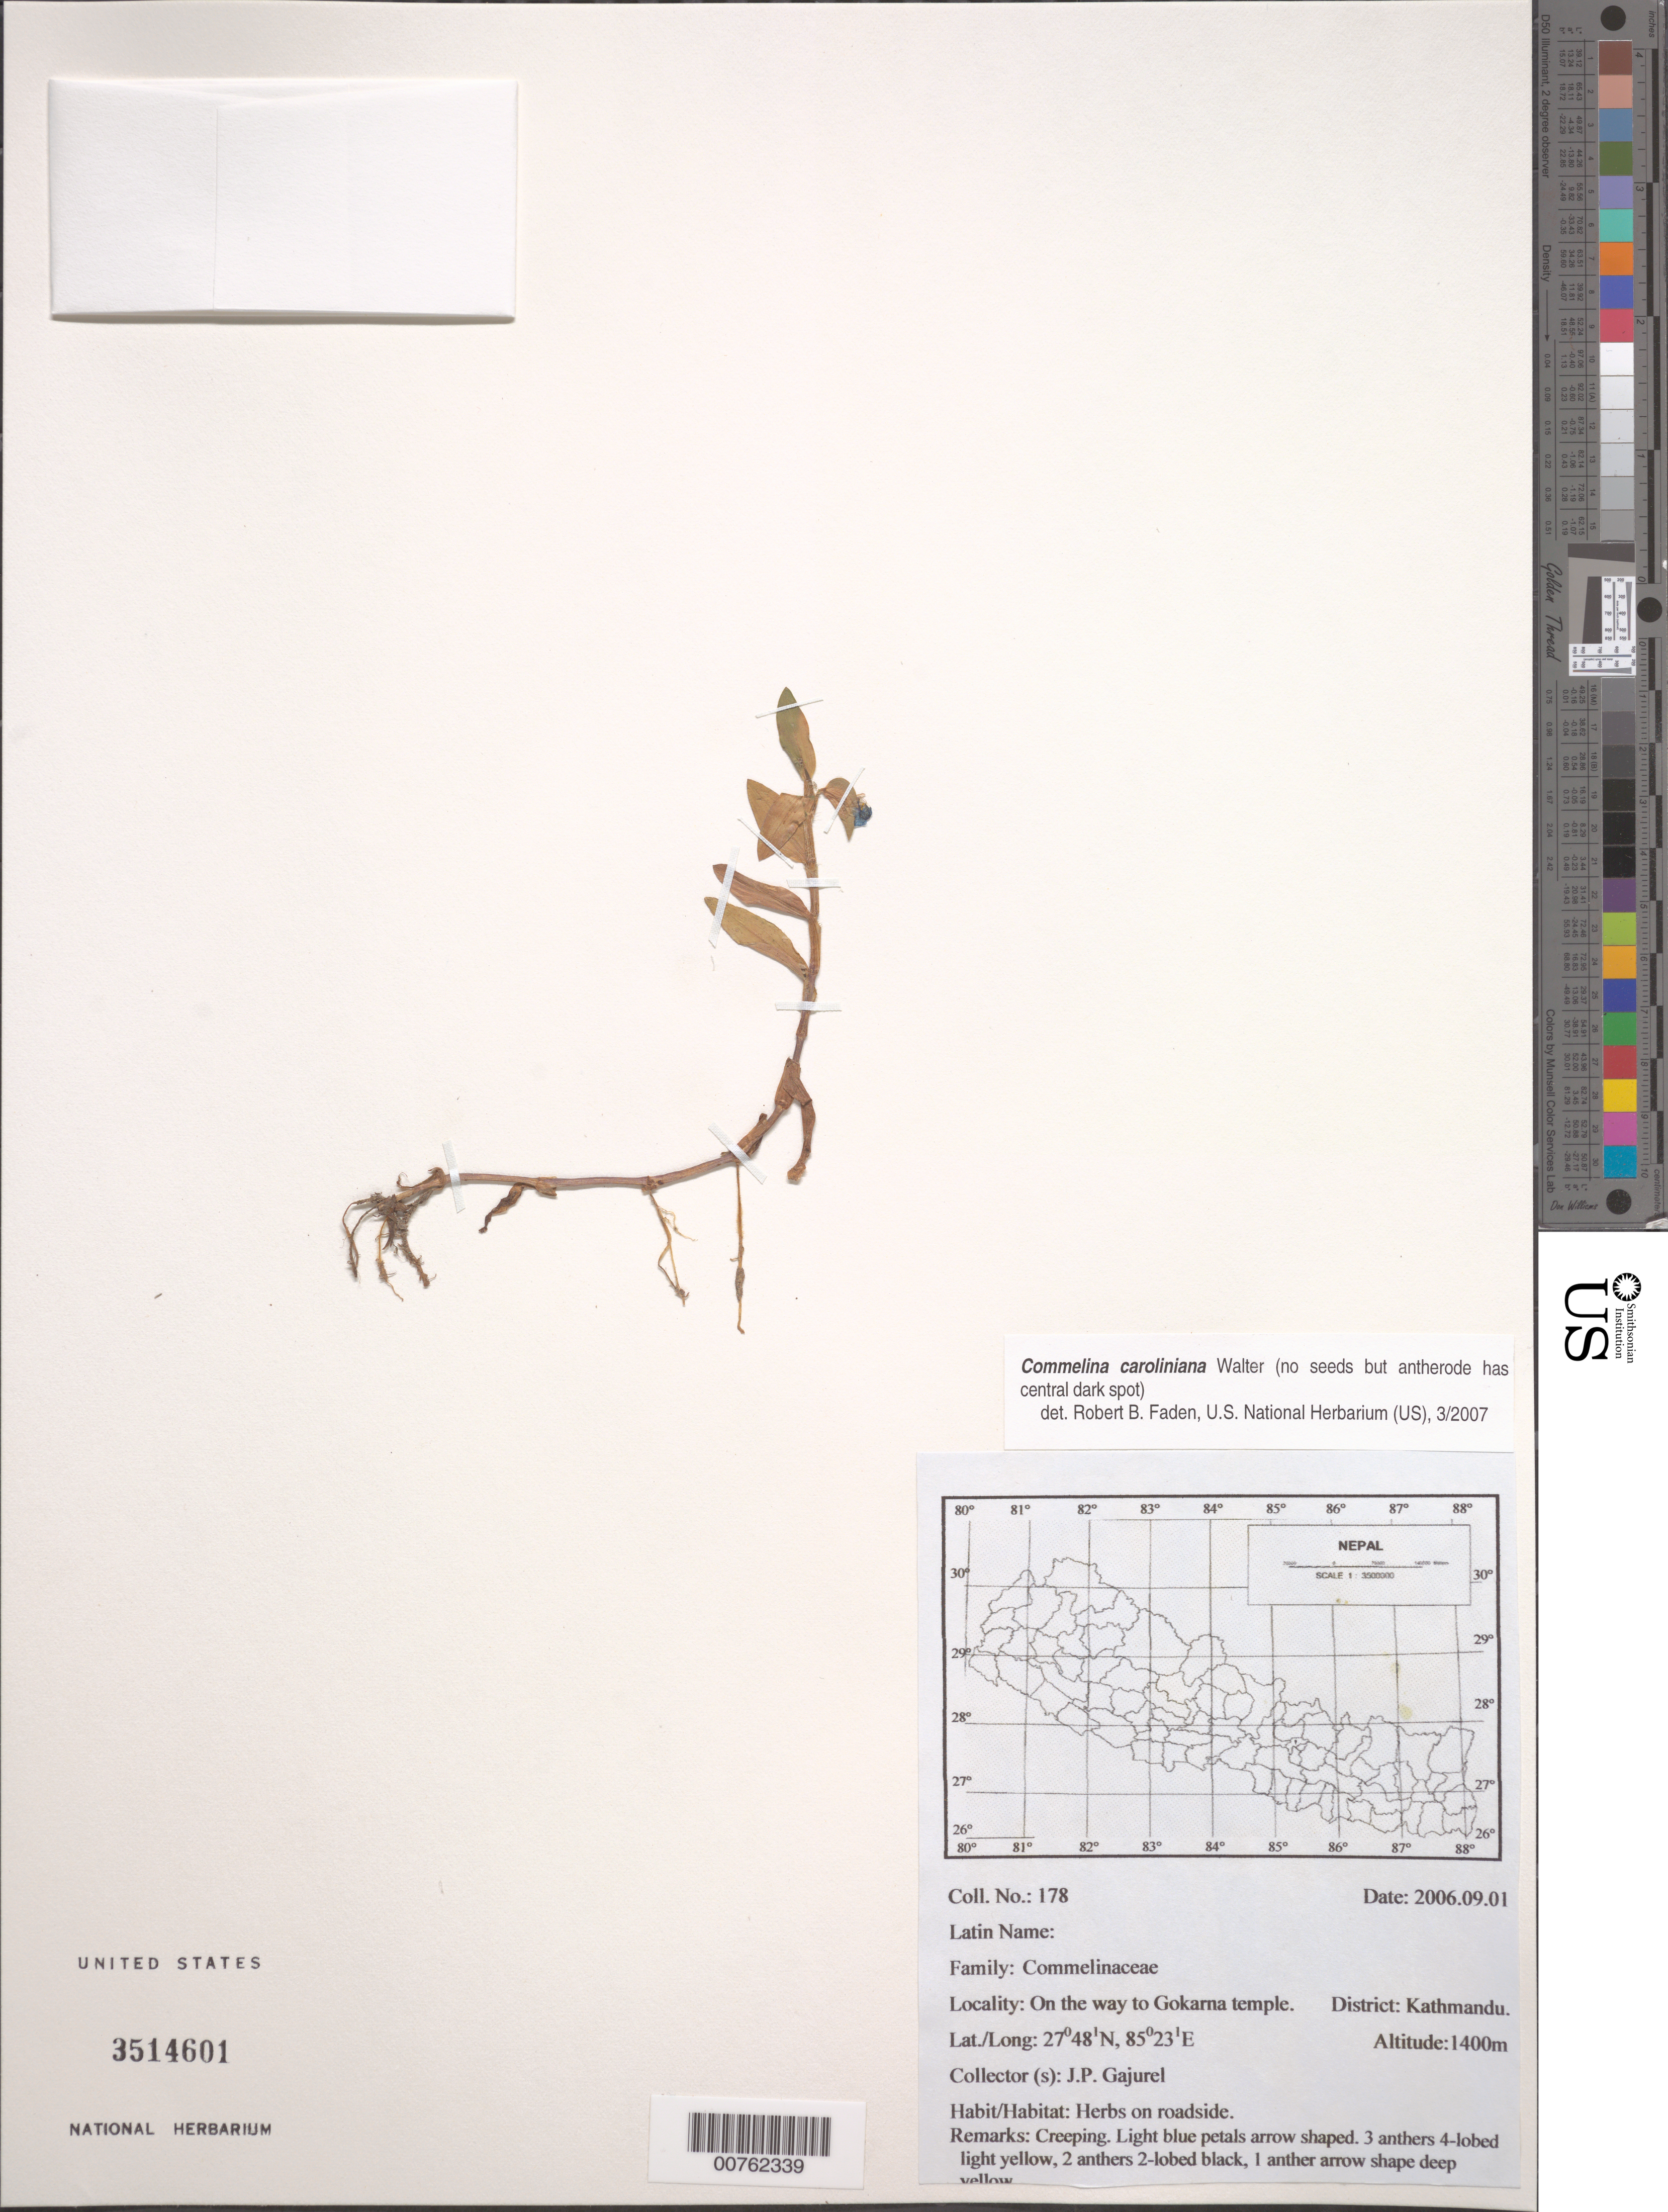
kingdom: Plantae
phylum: Tracheophyta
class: Liliopsida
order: Commelinales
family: Commelinaceae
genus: Commelina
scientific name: Commelina caroliniana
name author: Walter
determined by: Faden, Robert B., (US), Smithsonian Institution - National Museum of Natural History (UNITED STATES)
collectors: J. Gajurel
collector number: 178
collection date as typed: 01 Sep 2006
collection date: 2006-09-01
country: Nepal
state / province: Bagmati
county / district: Kathmandu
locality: On the way to Gokarna temple.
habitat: Herbs on roadside.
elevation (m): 1400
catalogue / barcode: US 3514601